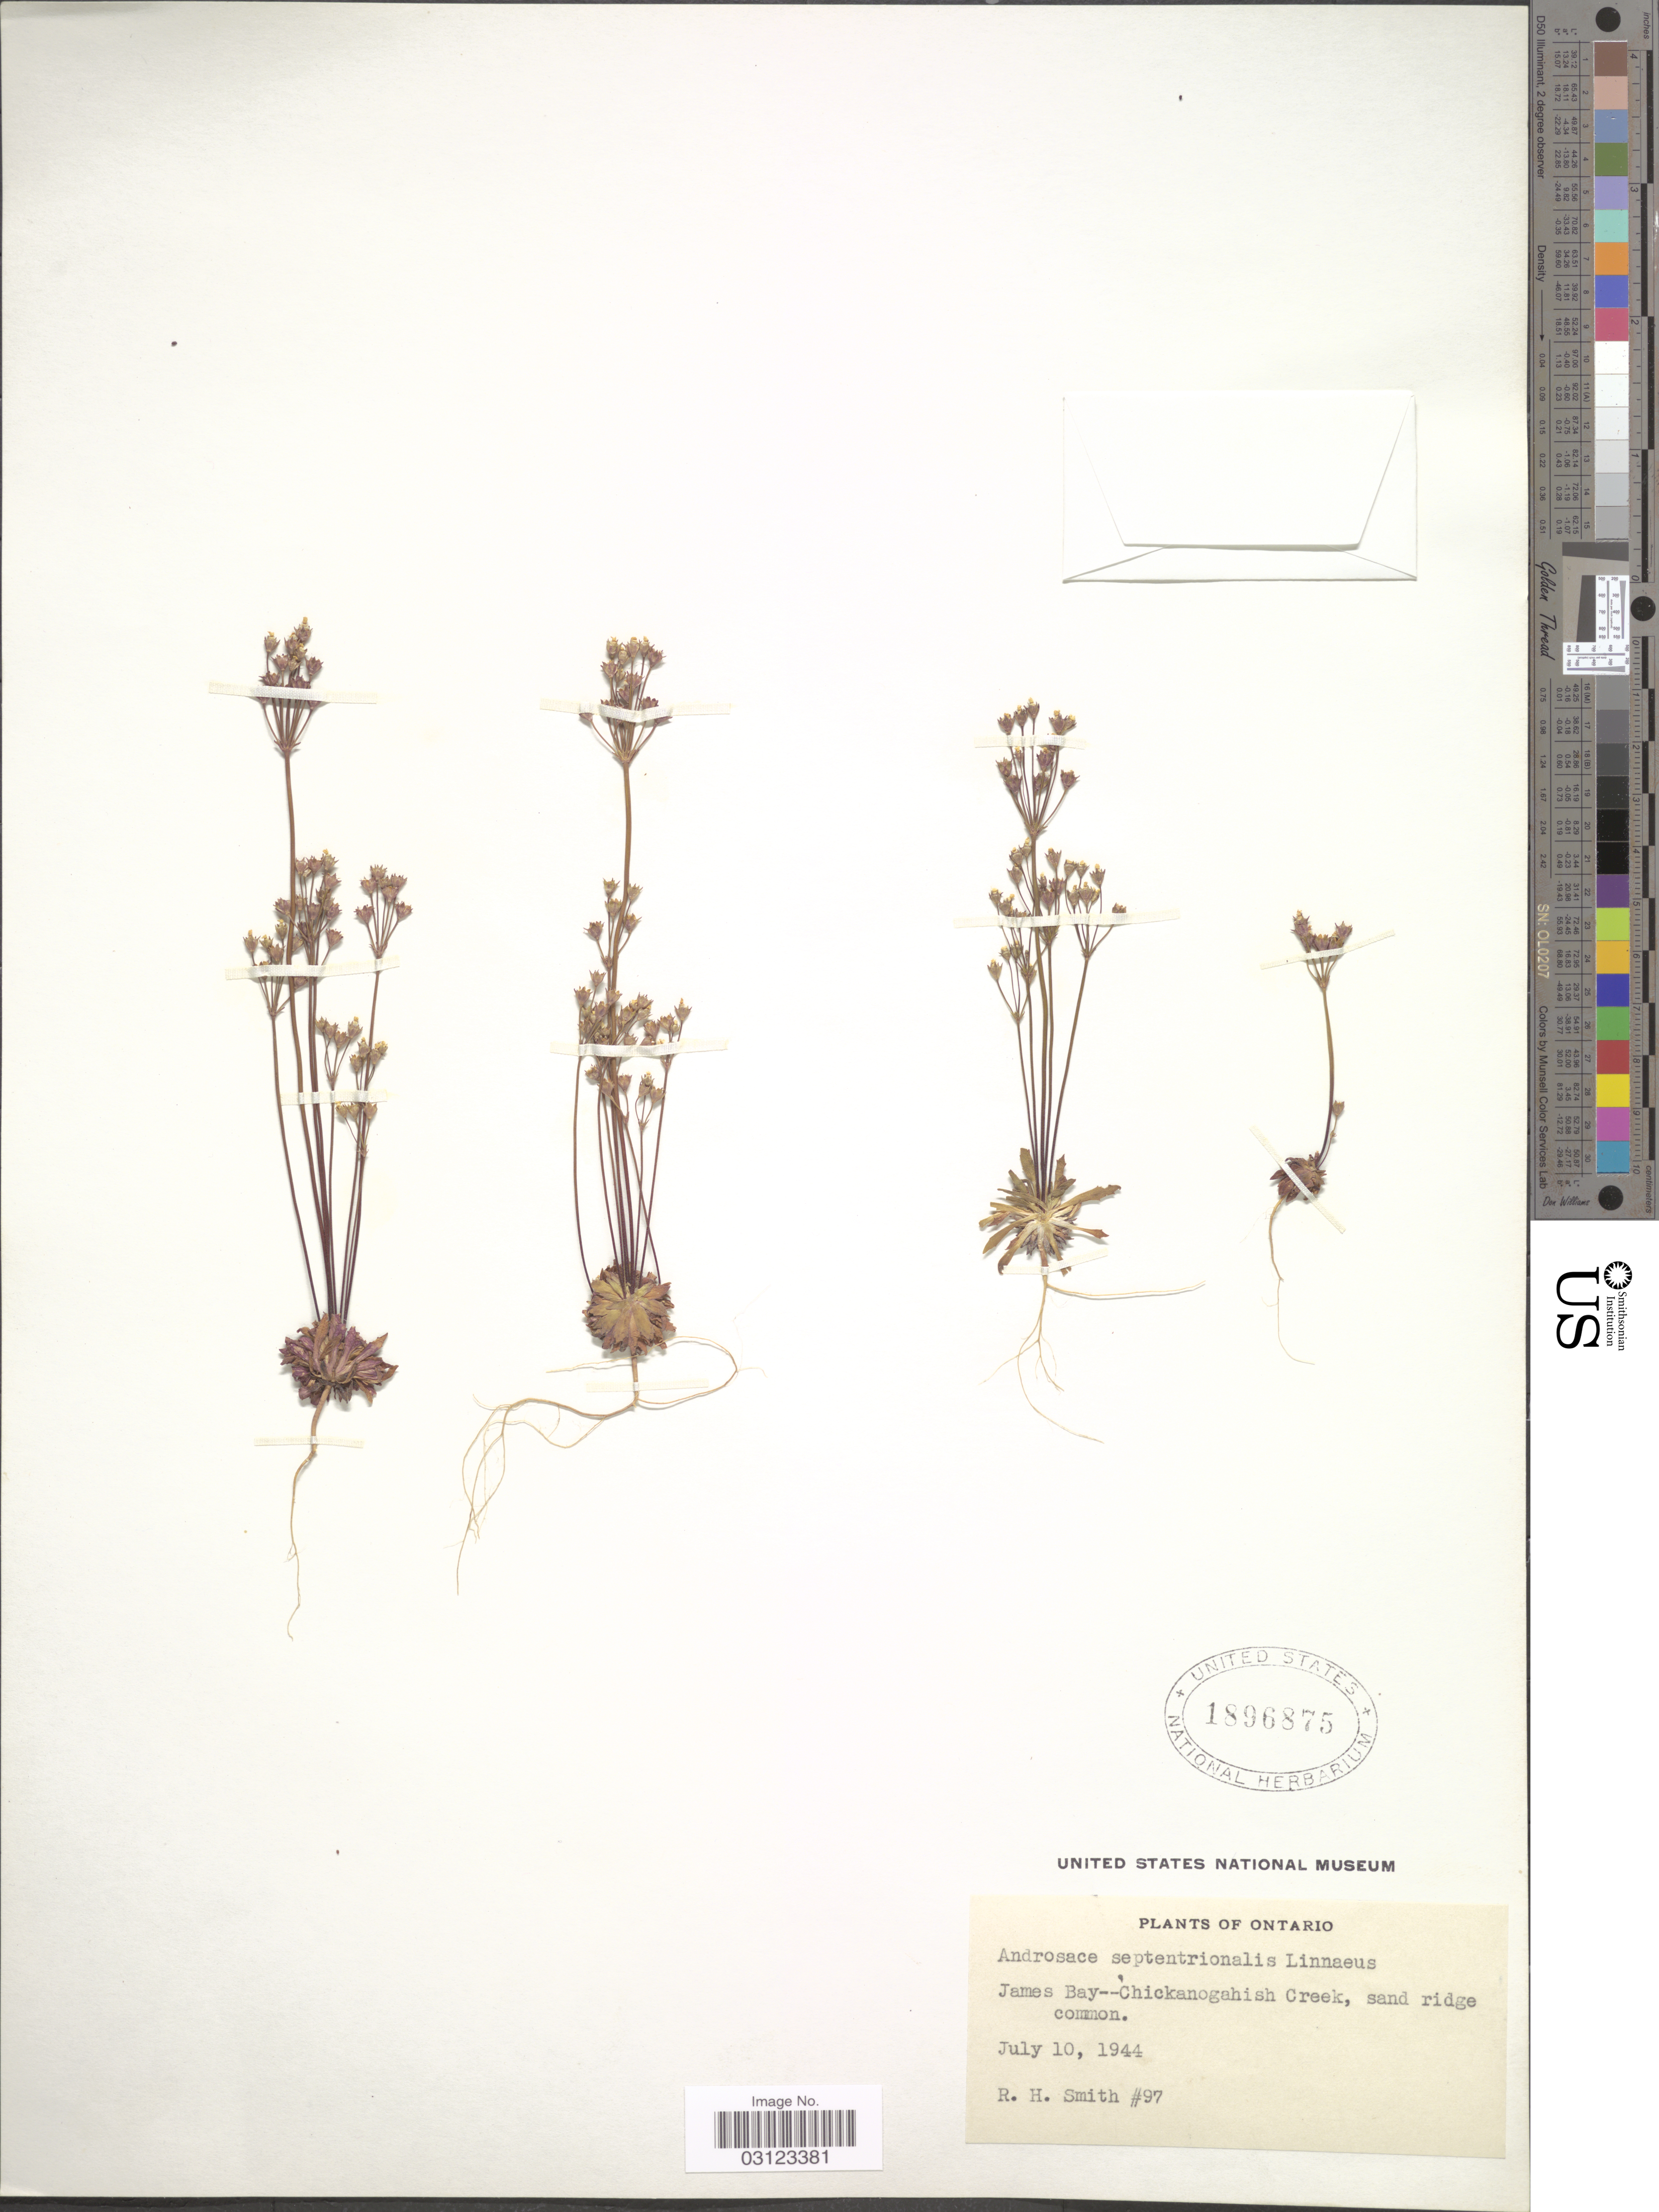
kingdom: Plantae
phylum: Tracheophyta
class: Magnoliopsida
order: Ericales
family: Primulaceae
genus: Androsace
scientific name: Androsace septentrionalis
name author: L.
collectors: R. H. Smith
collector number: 97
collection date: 1944-07-10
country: Canada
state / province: Ontario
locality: James Bay -- Chickanogahish Creek.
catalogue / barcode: US 1896875